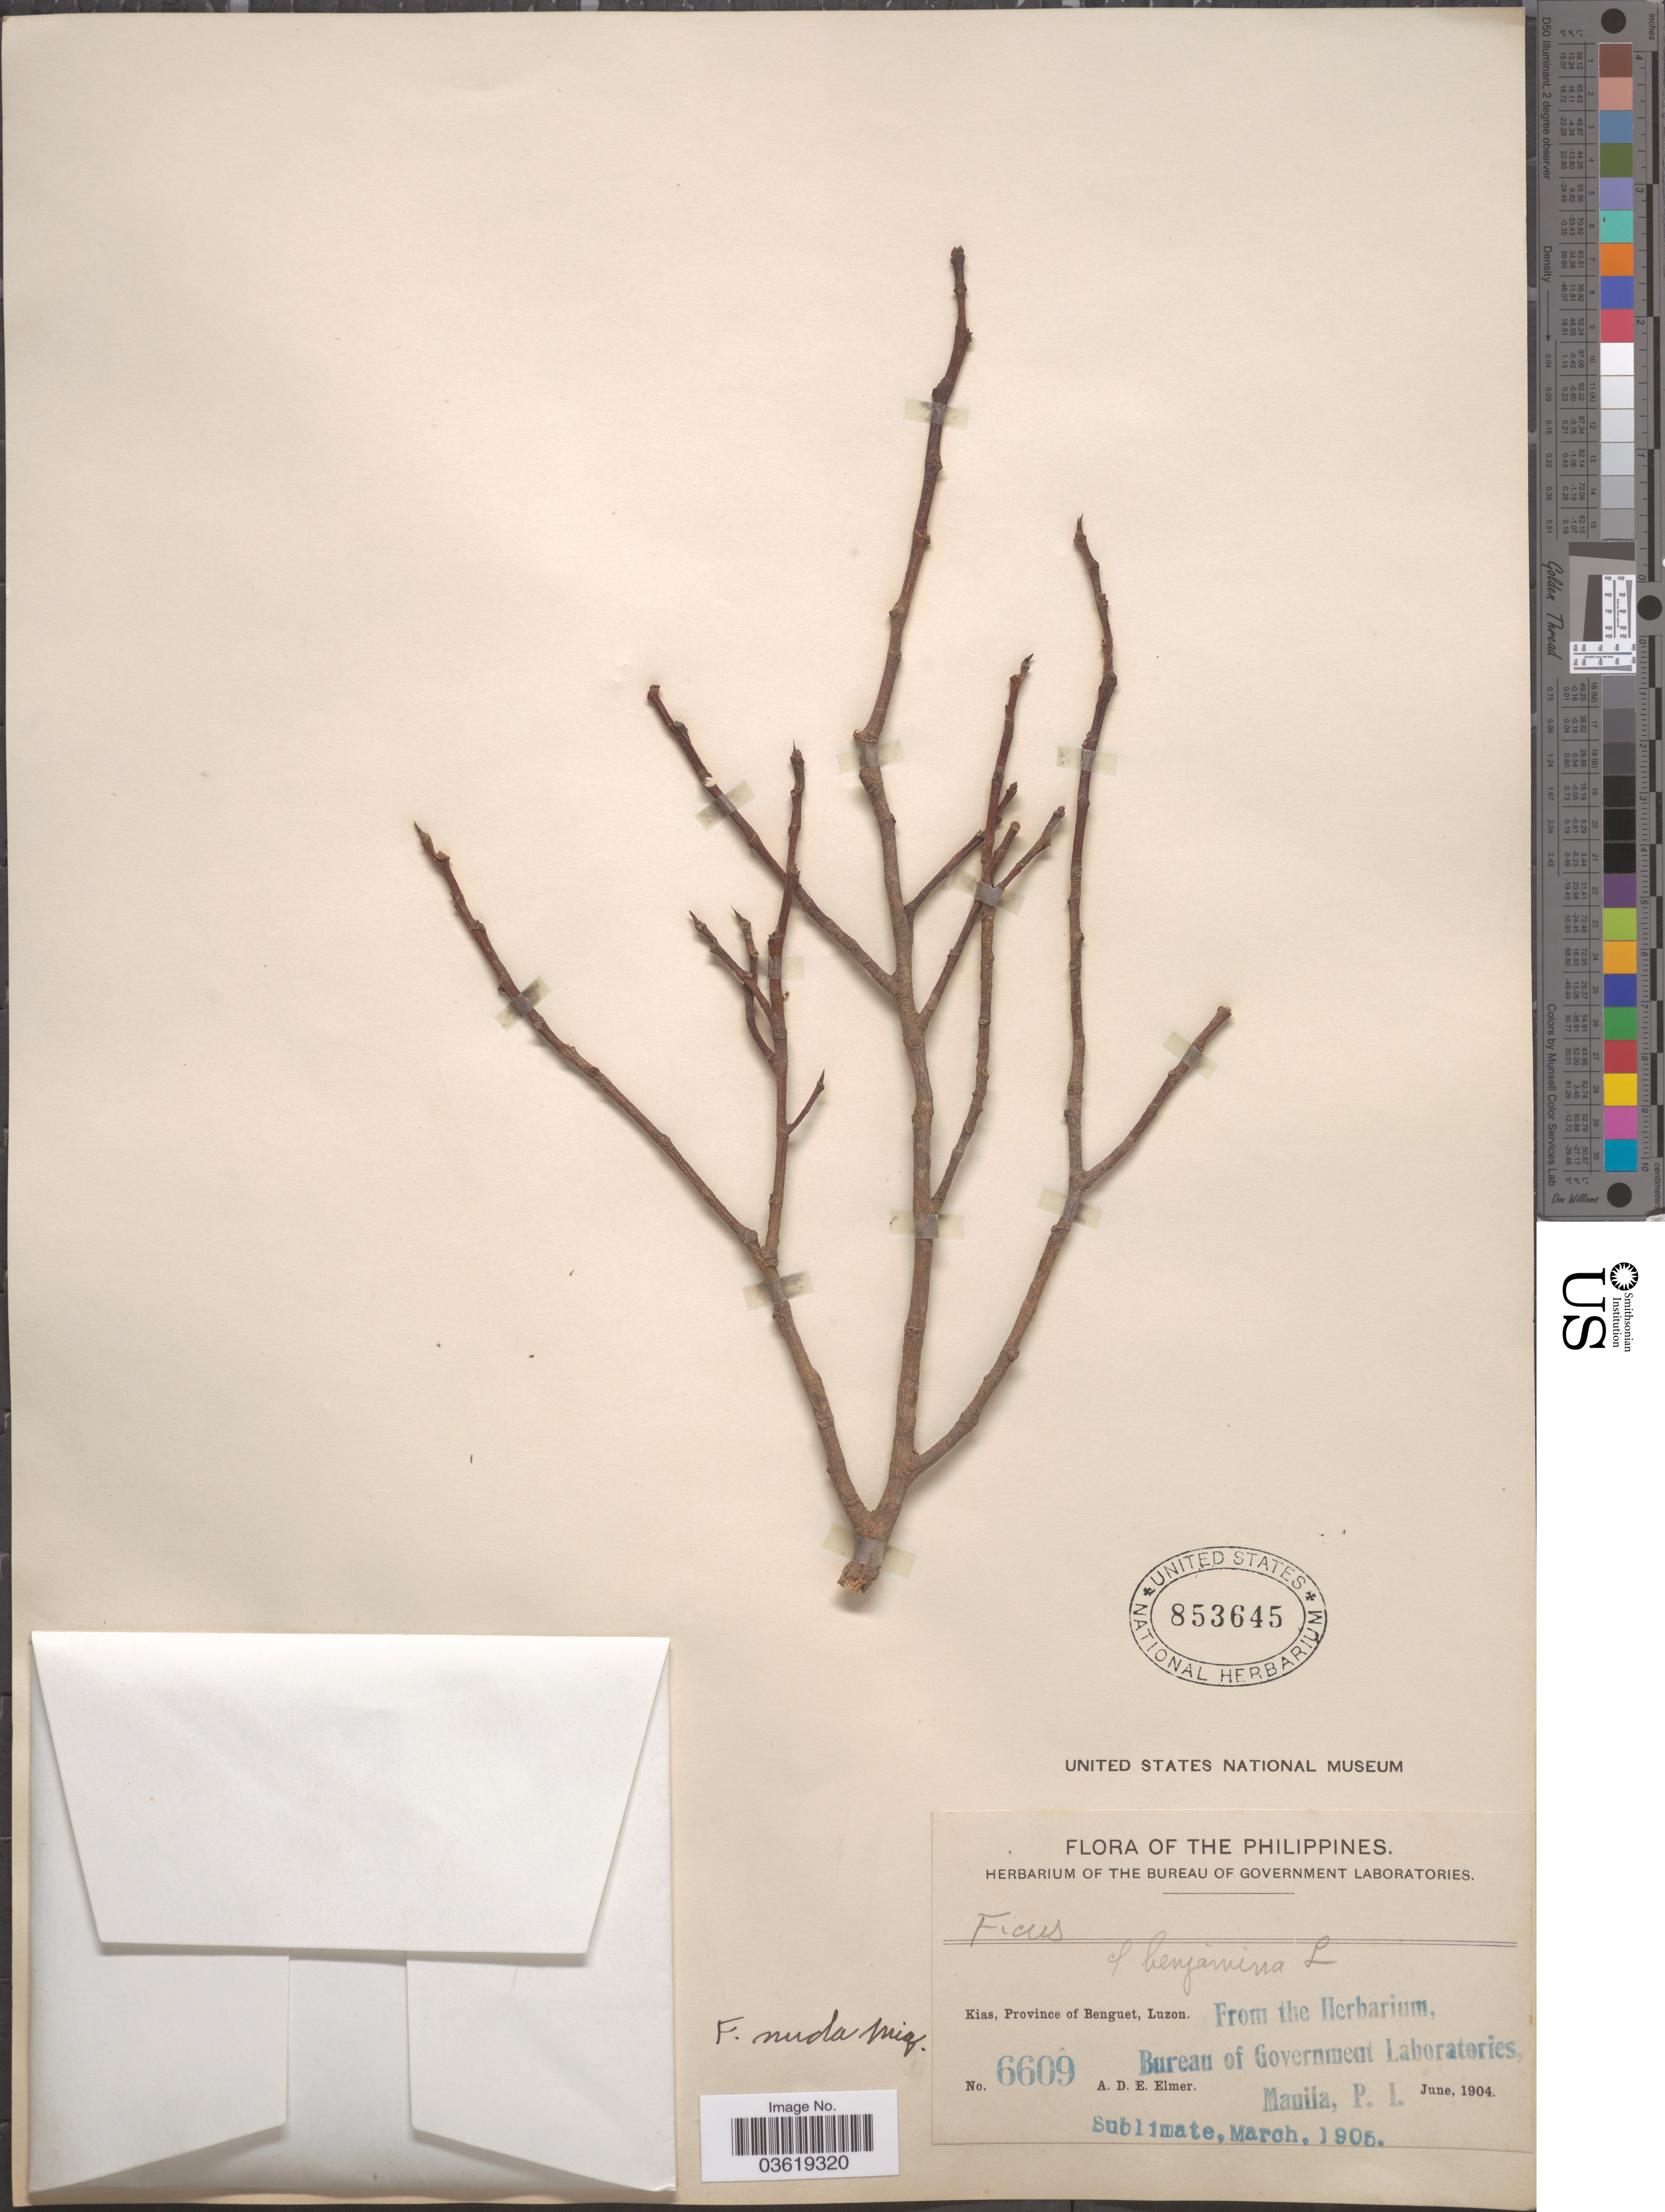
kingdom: Plantae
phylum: Tracheophyta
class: Magnoliopsida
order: Rosales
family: Moraceae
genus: Ficus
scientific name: Ficus nuda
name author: (Miq.) Miq.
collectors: A. D. E. Elmer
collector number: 6609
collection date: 1904-06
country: Philippines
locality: Kias, Province of Benguet, Luzon.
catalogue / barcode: US 853645